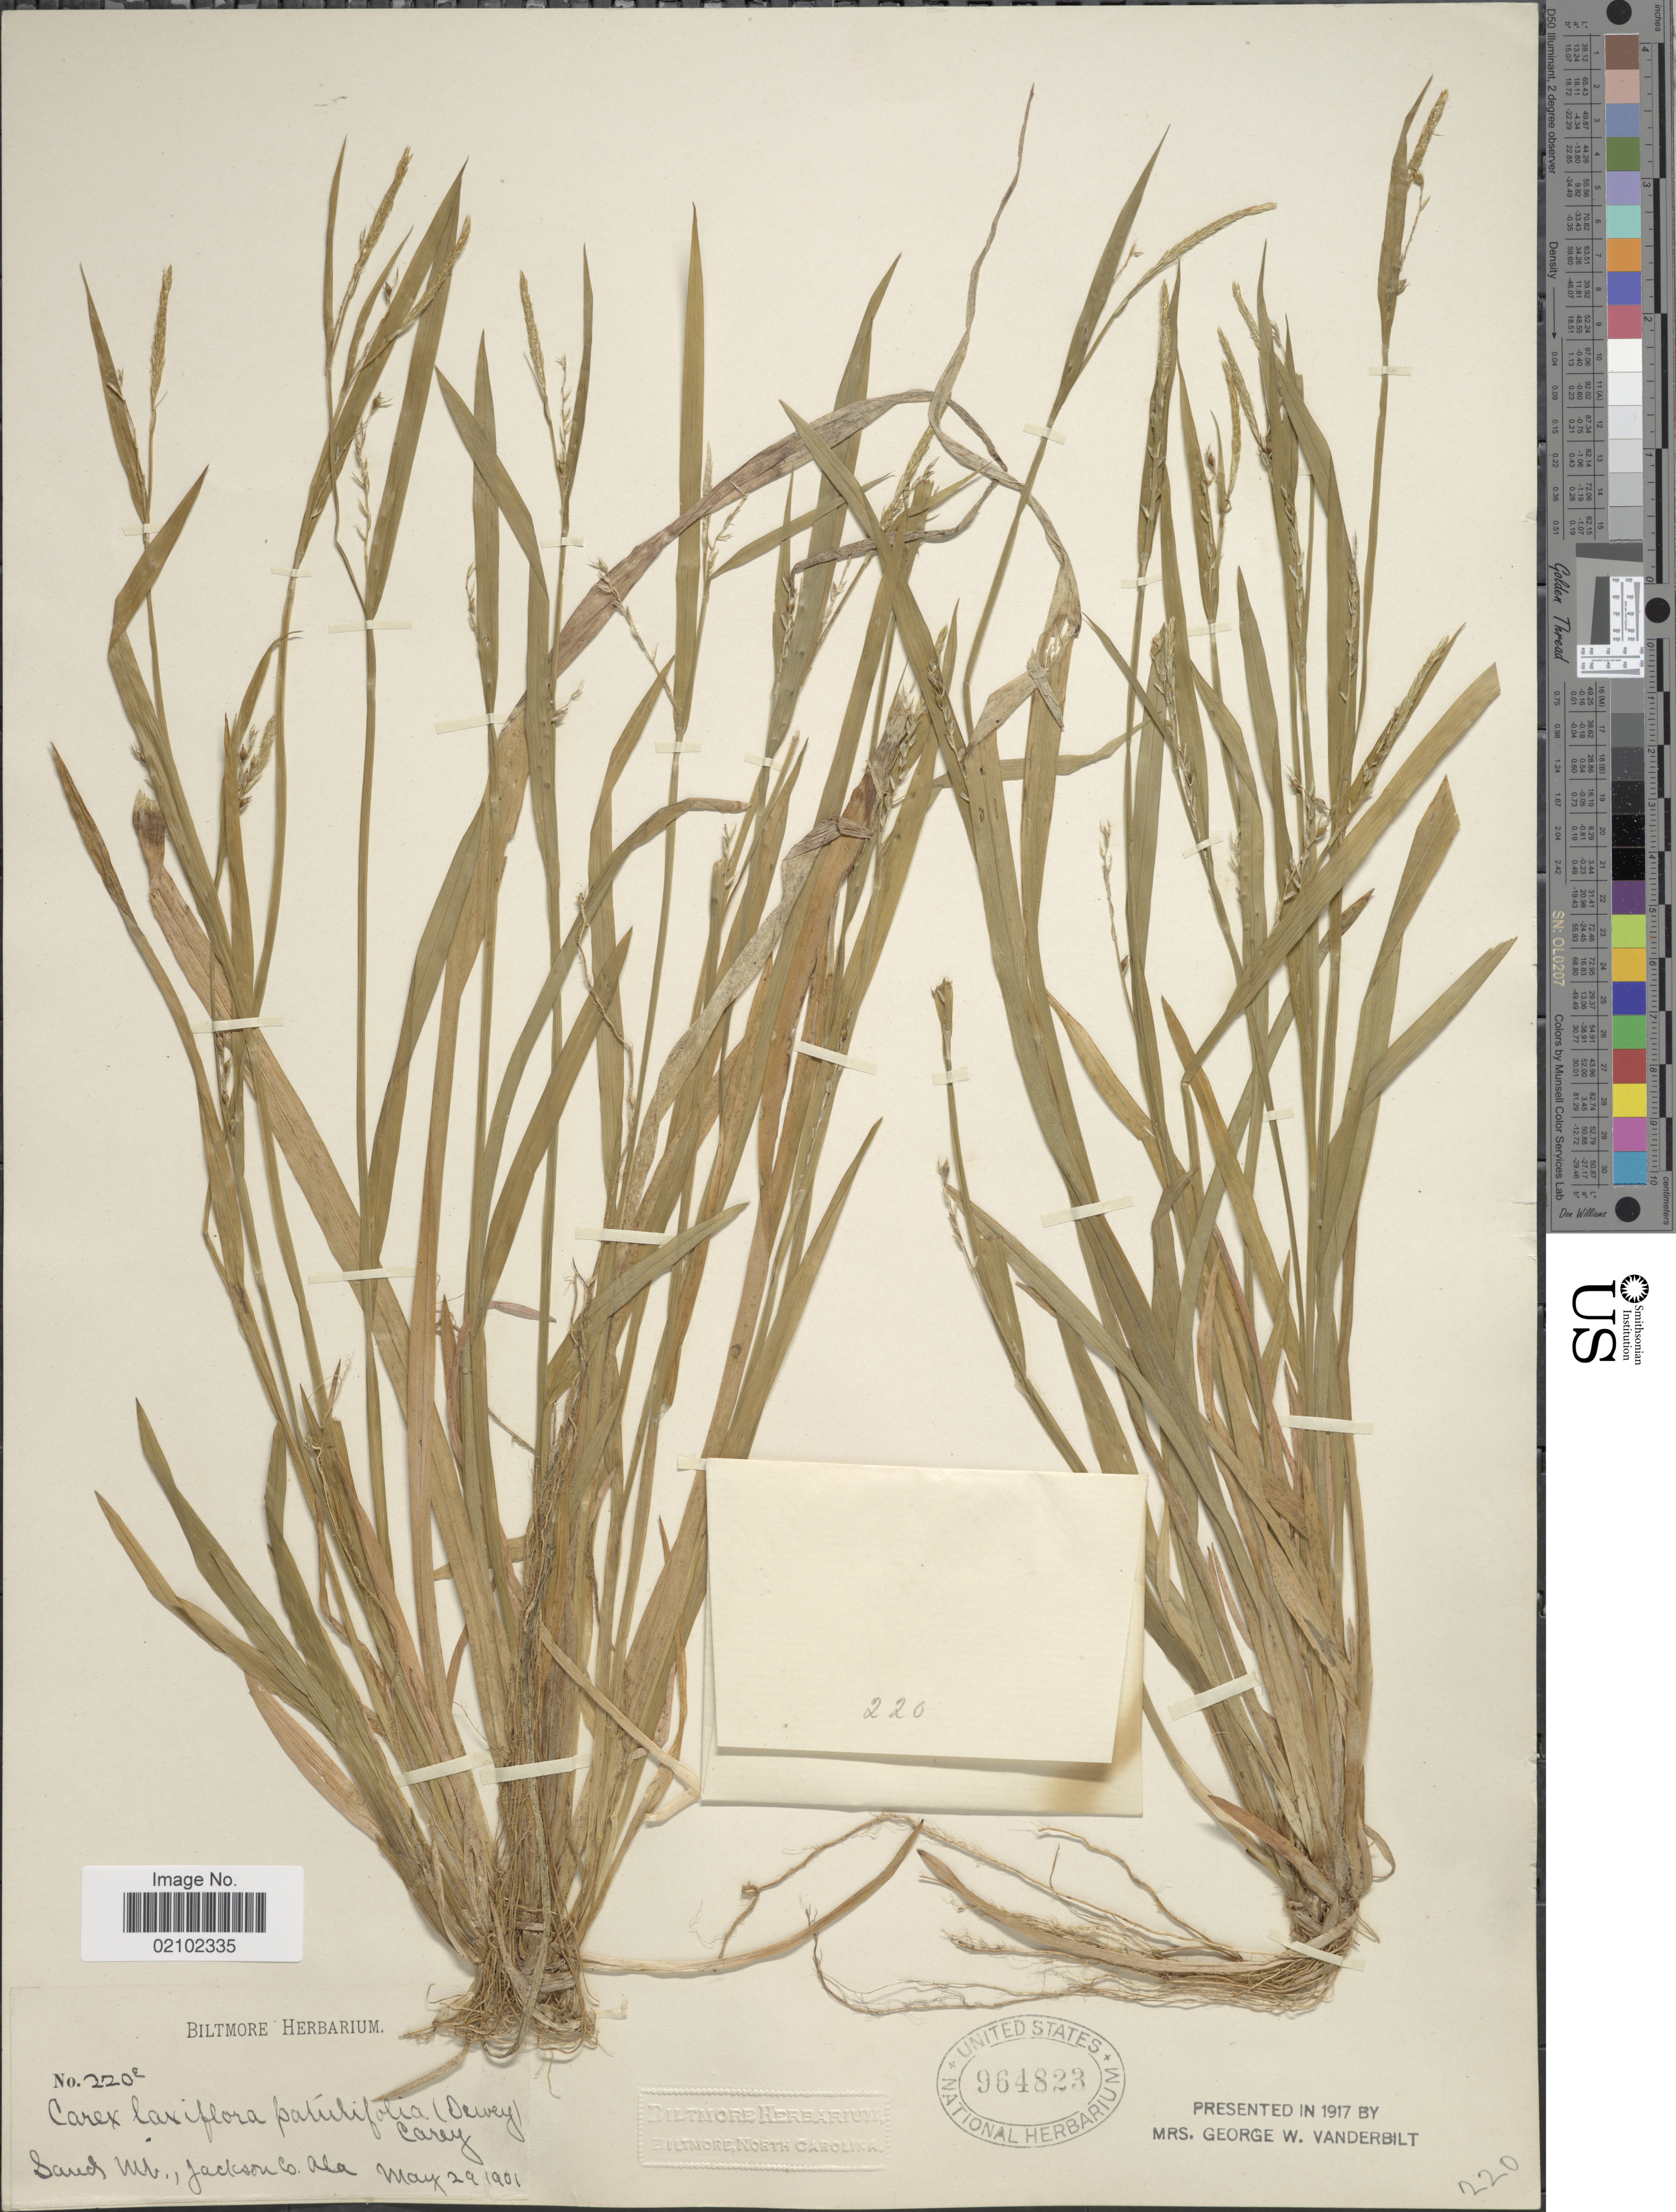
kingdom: Plantae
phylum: Tracheophyta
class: Liliopsida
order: Poales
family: Cyperaceae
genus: Carex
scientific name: Carex laxiflora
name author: Lam.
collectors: ex herb. Biltmore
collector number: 220e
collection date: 1901-05-29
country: United States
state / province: Alabama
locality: Sands Mt., Jackson Co.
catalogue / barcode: US 964823